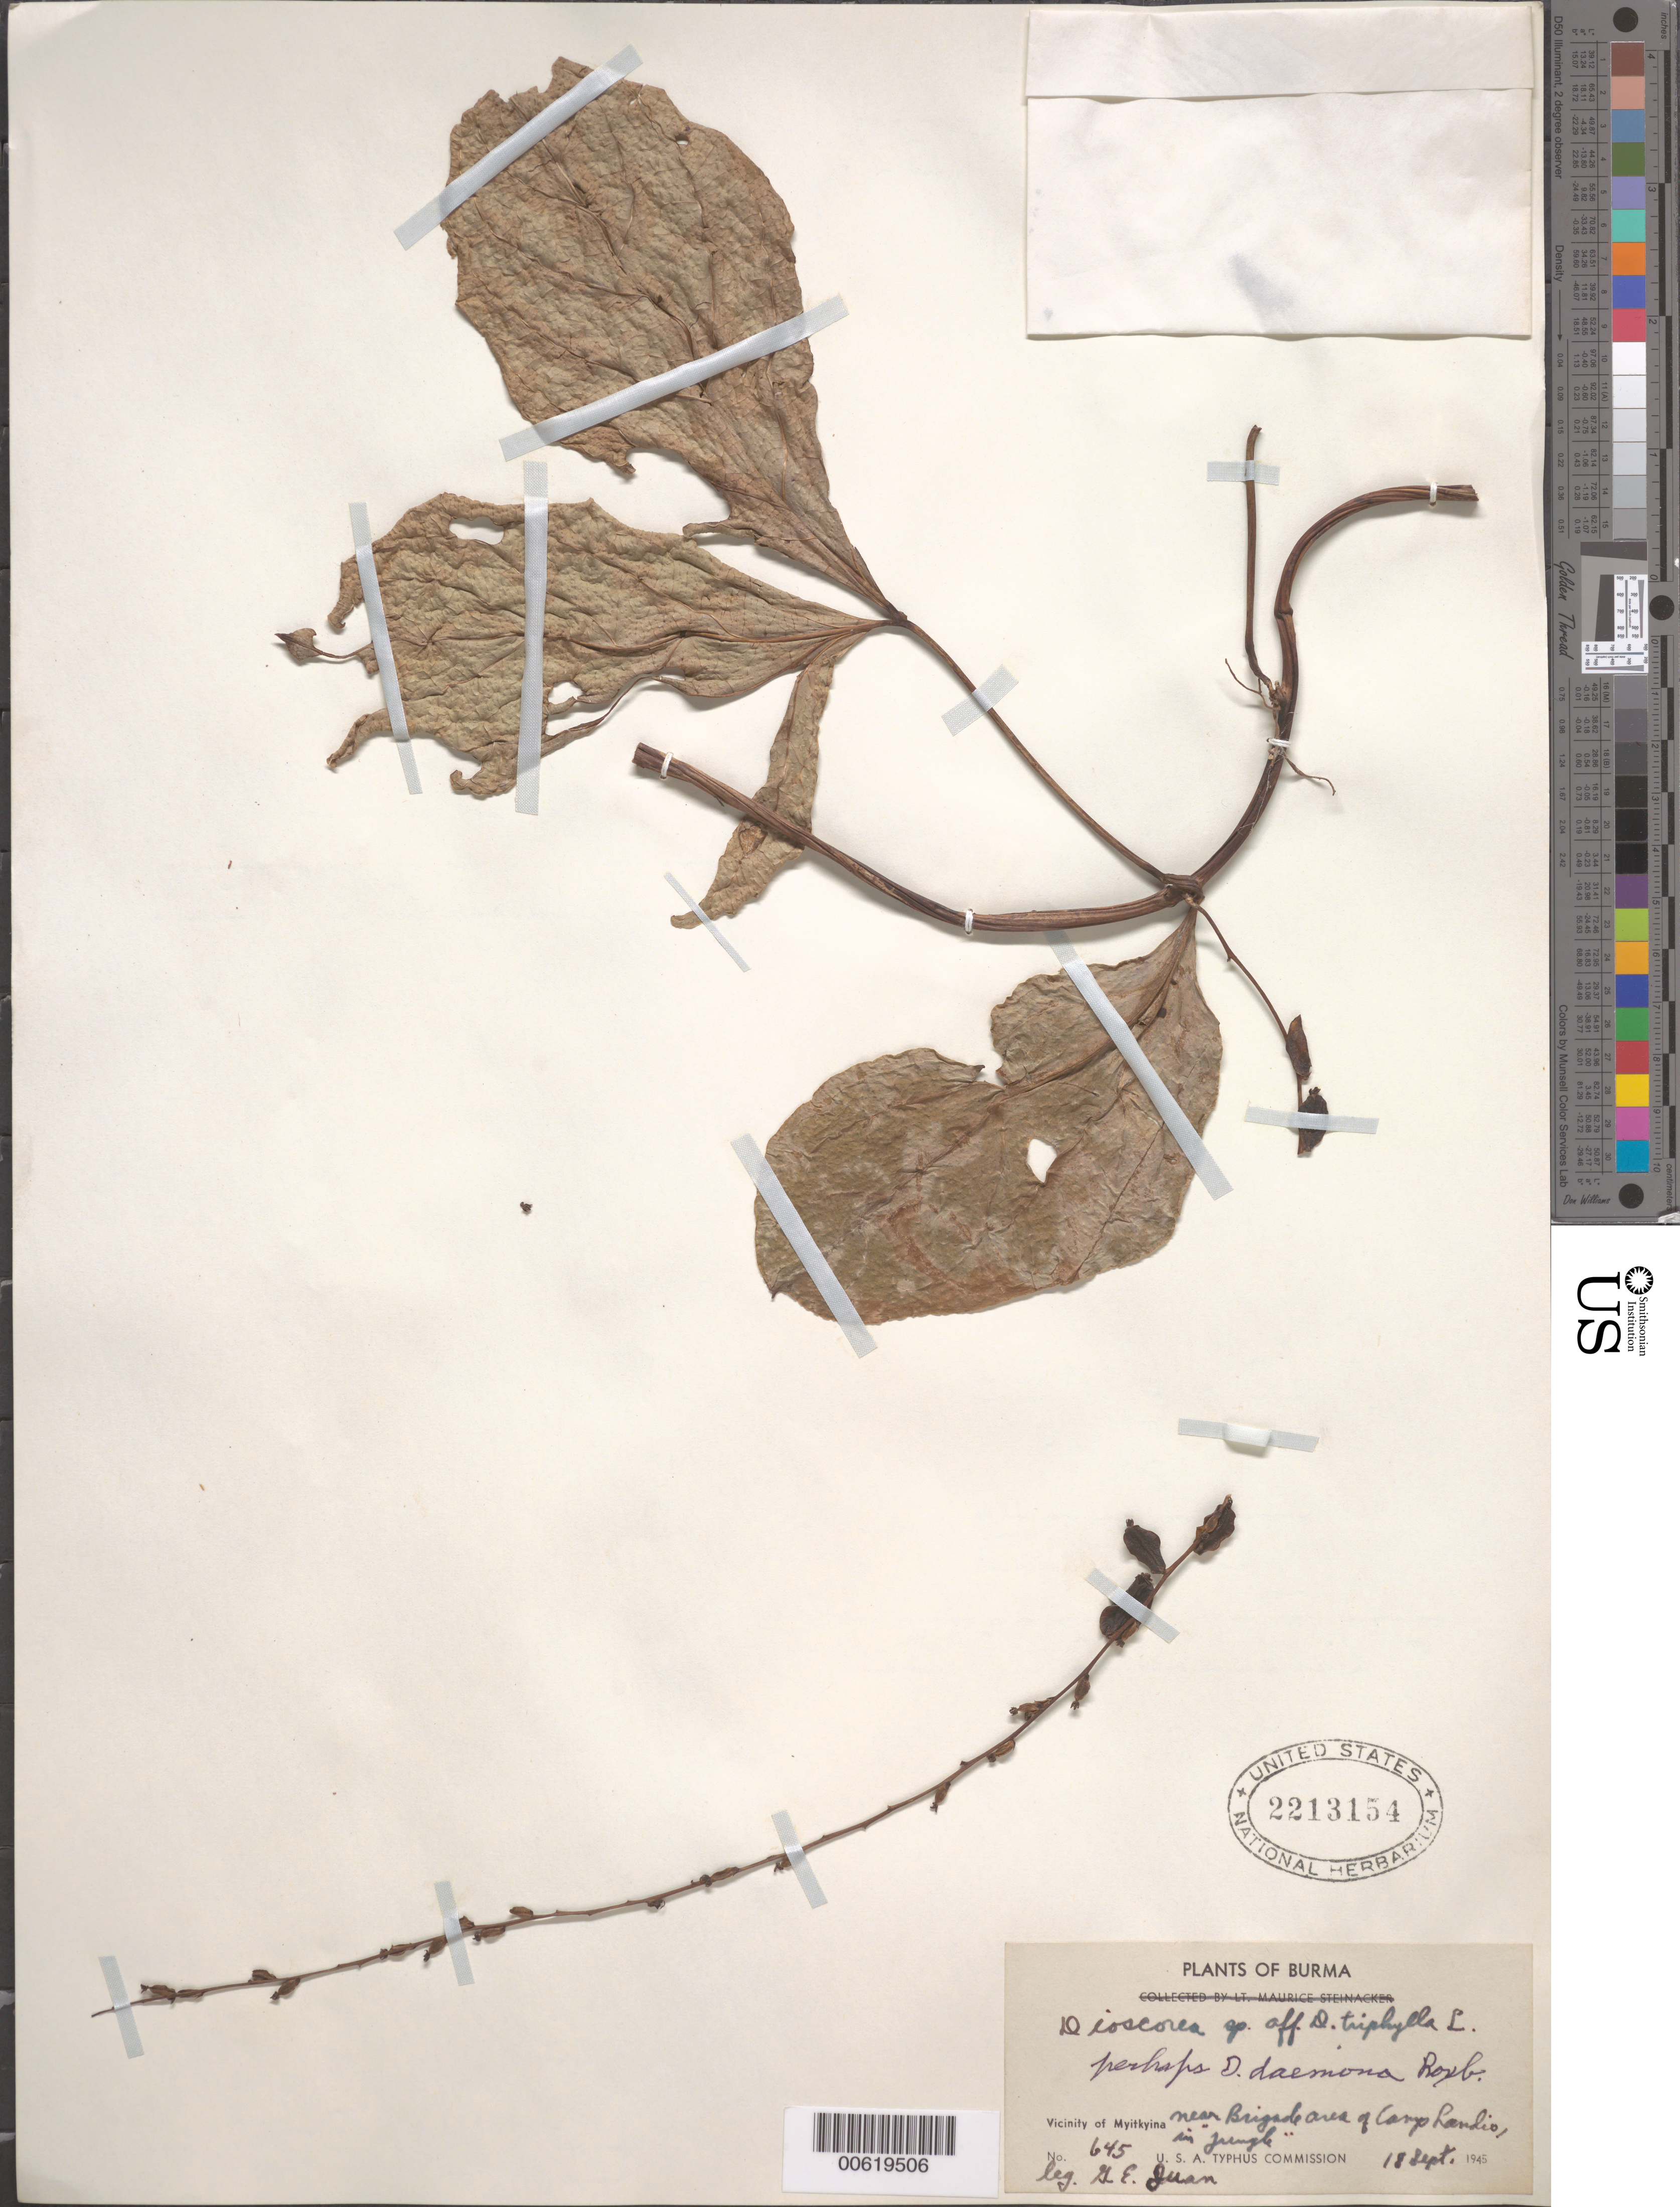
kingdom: Plantae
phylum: Tracheophyta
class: Liliopsida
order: Dioscoreales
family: Dioscoreaceae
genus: Dioscorea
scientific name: Dioscorea triphylla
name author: L.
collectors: G. Juan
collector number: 645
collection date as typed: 18 Sep 1945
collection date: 1945-09-18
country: Myanmar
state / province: Kachin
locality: Vicinity of Myitkyina near brigade area of Camp Landio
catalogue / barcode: US 2213154